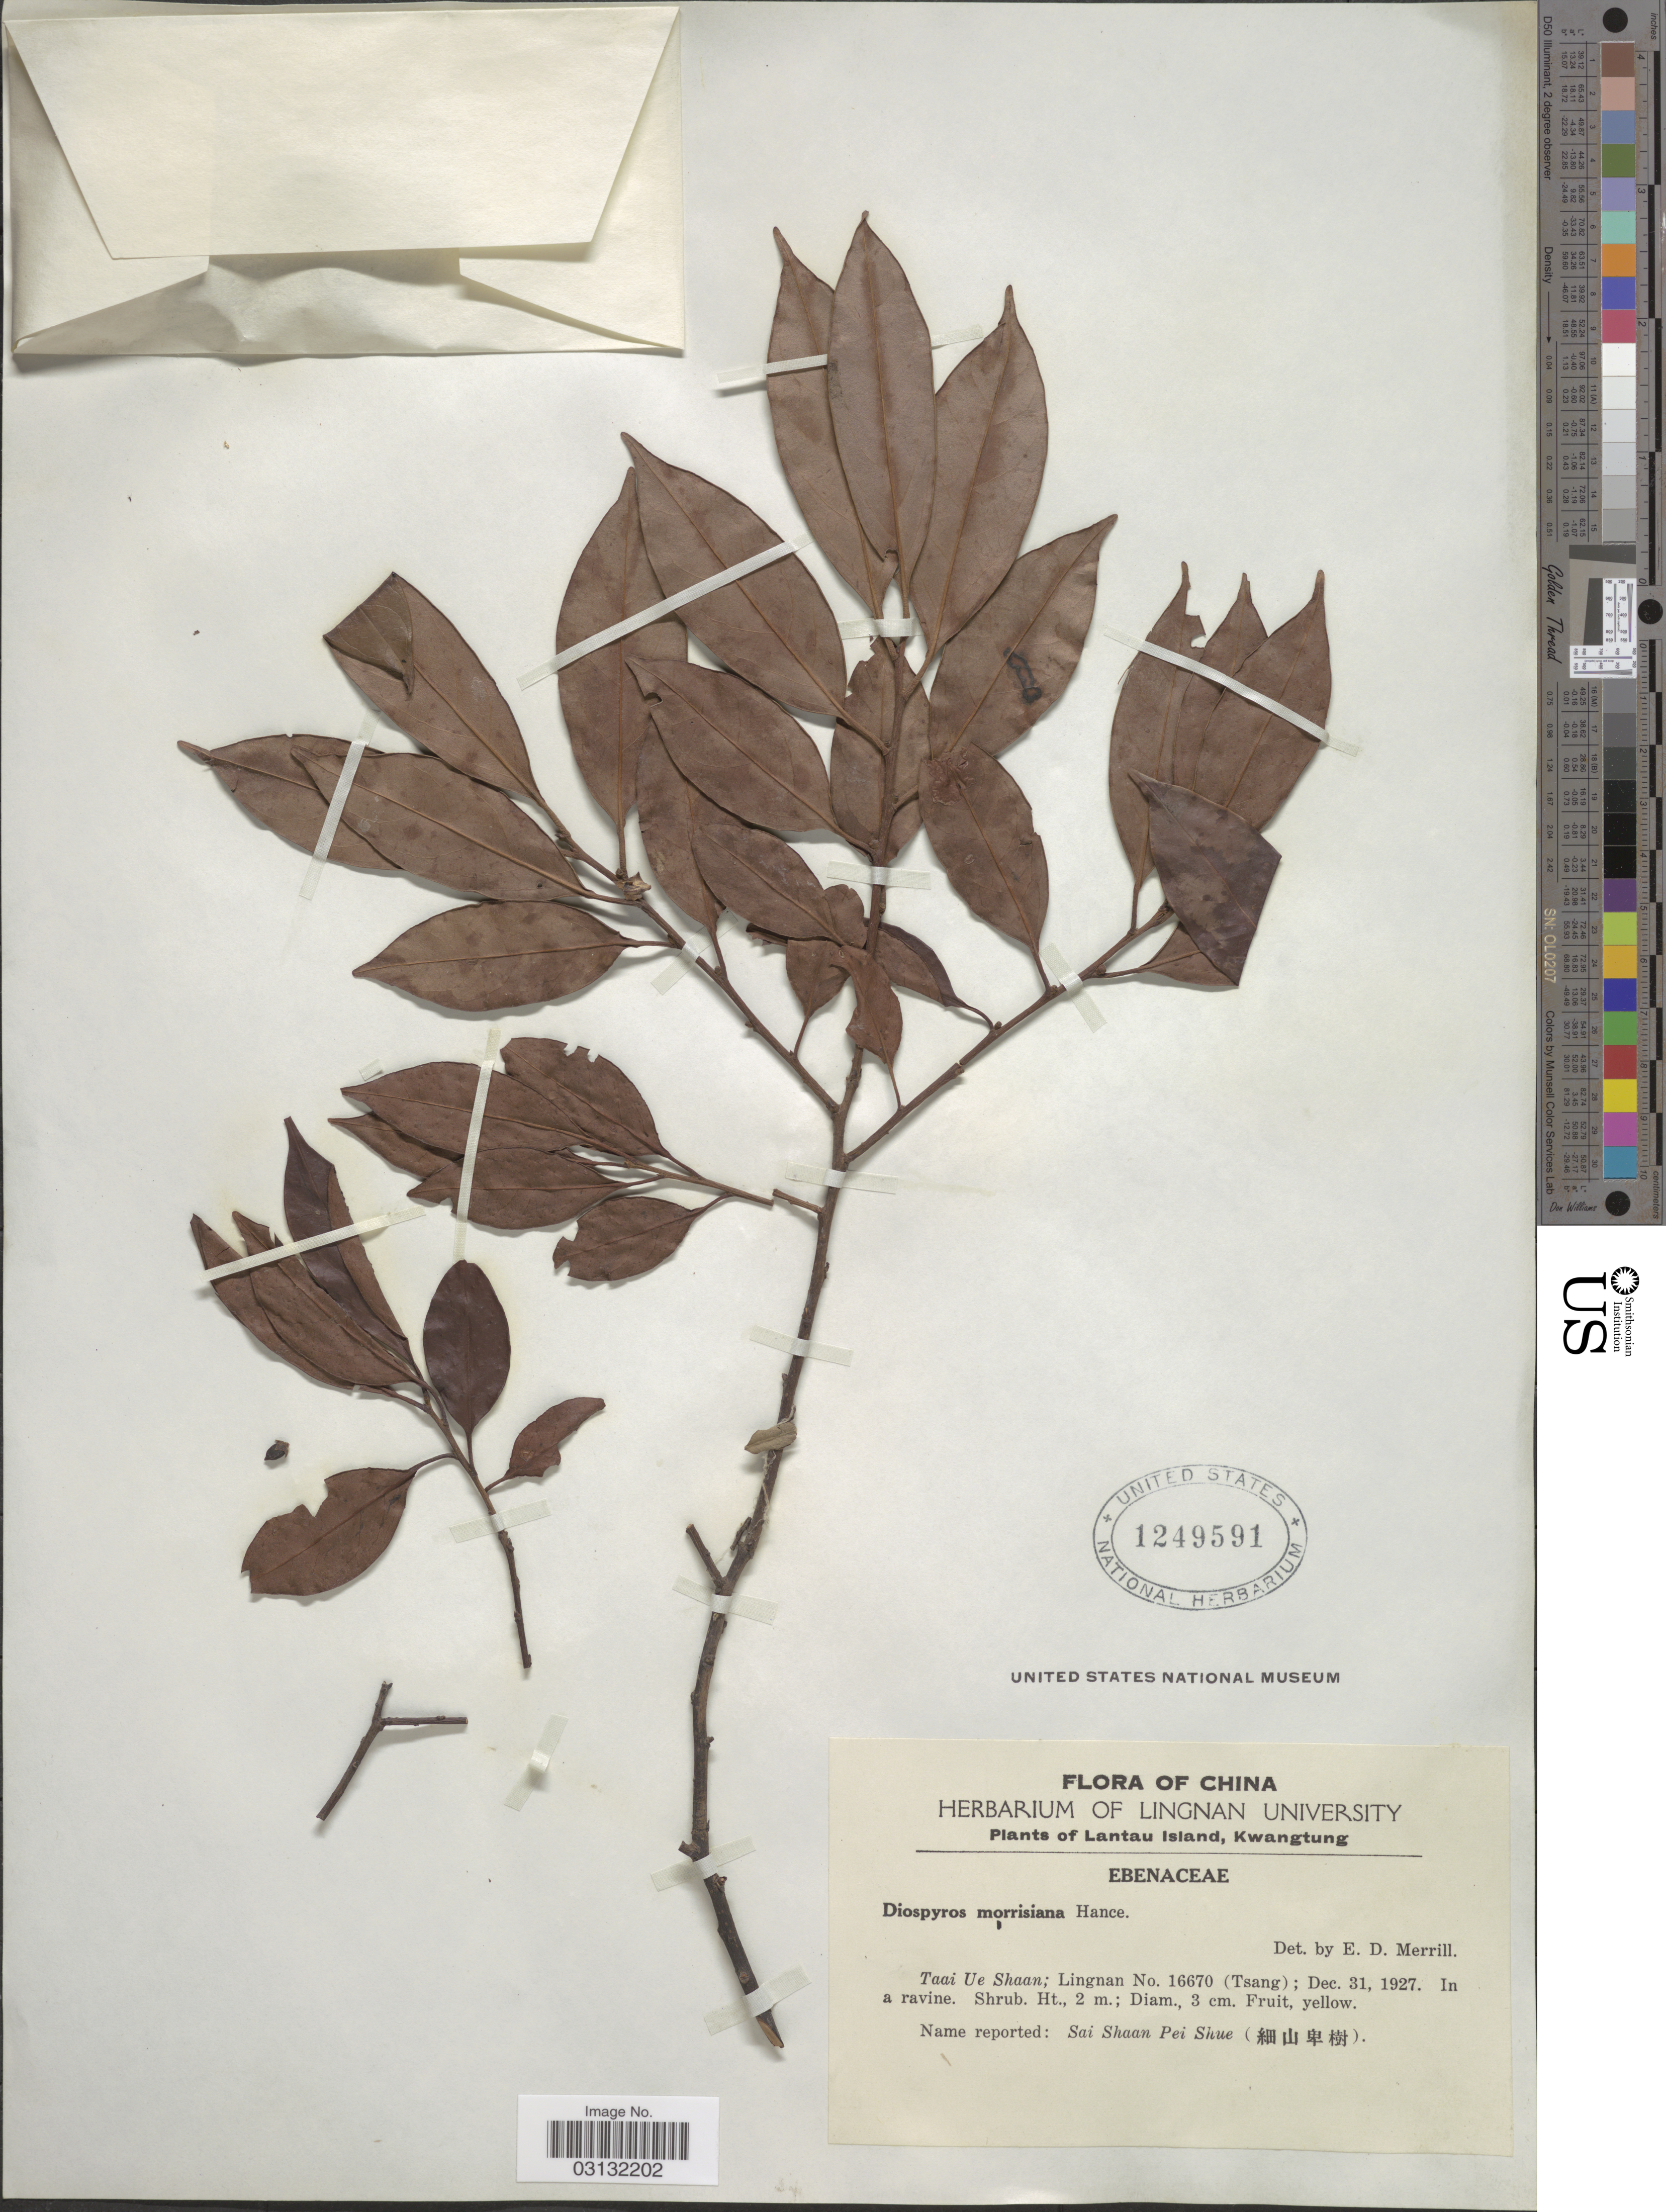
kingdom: Plantae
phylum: Tracheophyta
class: Magnoliopsida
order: Ericales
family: Ebenaceae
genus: Diospyros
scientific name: Diospyros morrisiana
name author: Hance in Walp.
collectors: -. T'sang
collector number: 16670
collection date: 1927-12-31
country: China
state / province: Guangdong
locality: Lantau Island, Kwangtung. Taai Ue Shaan.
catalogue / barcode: US 1249591